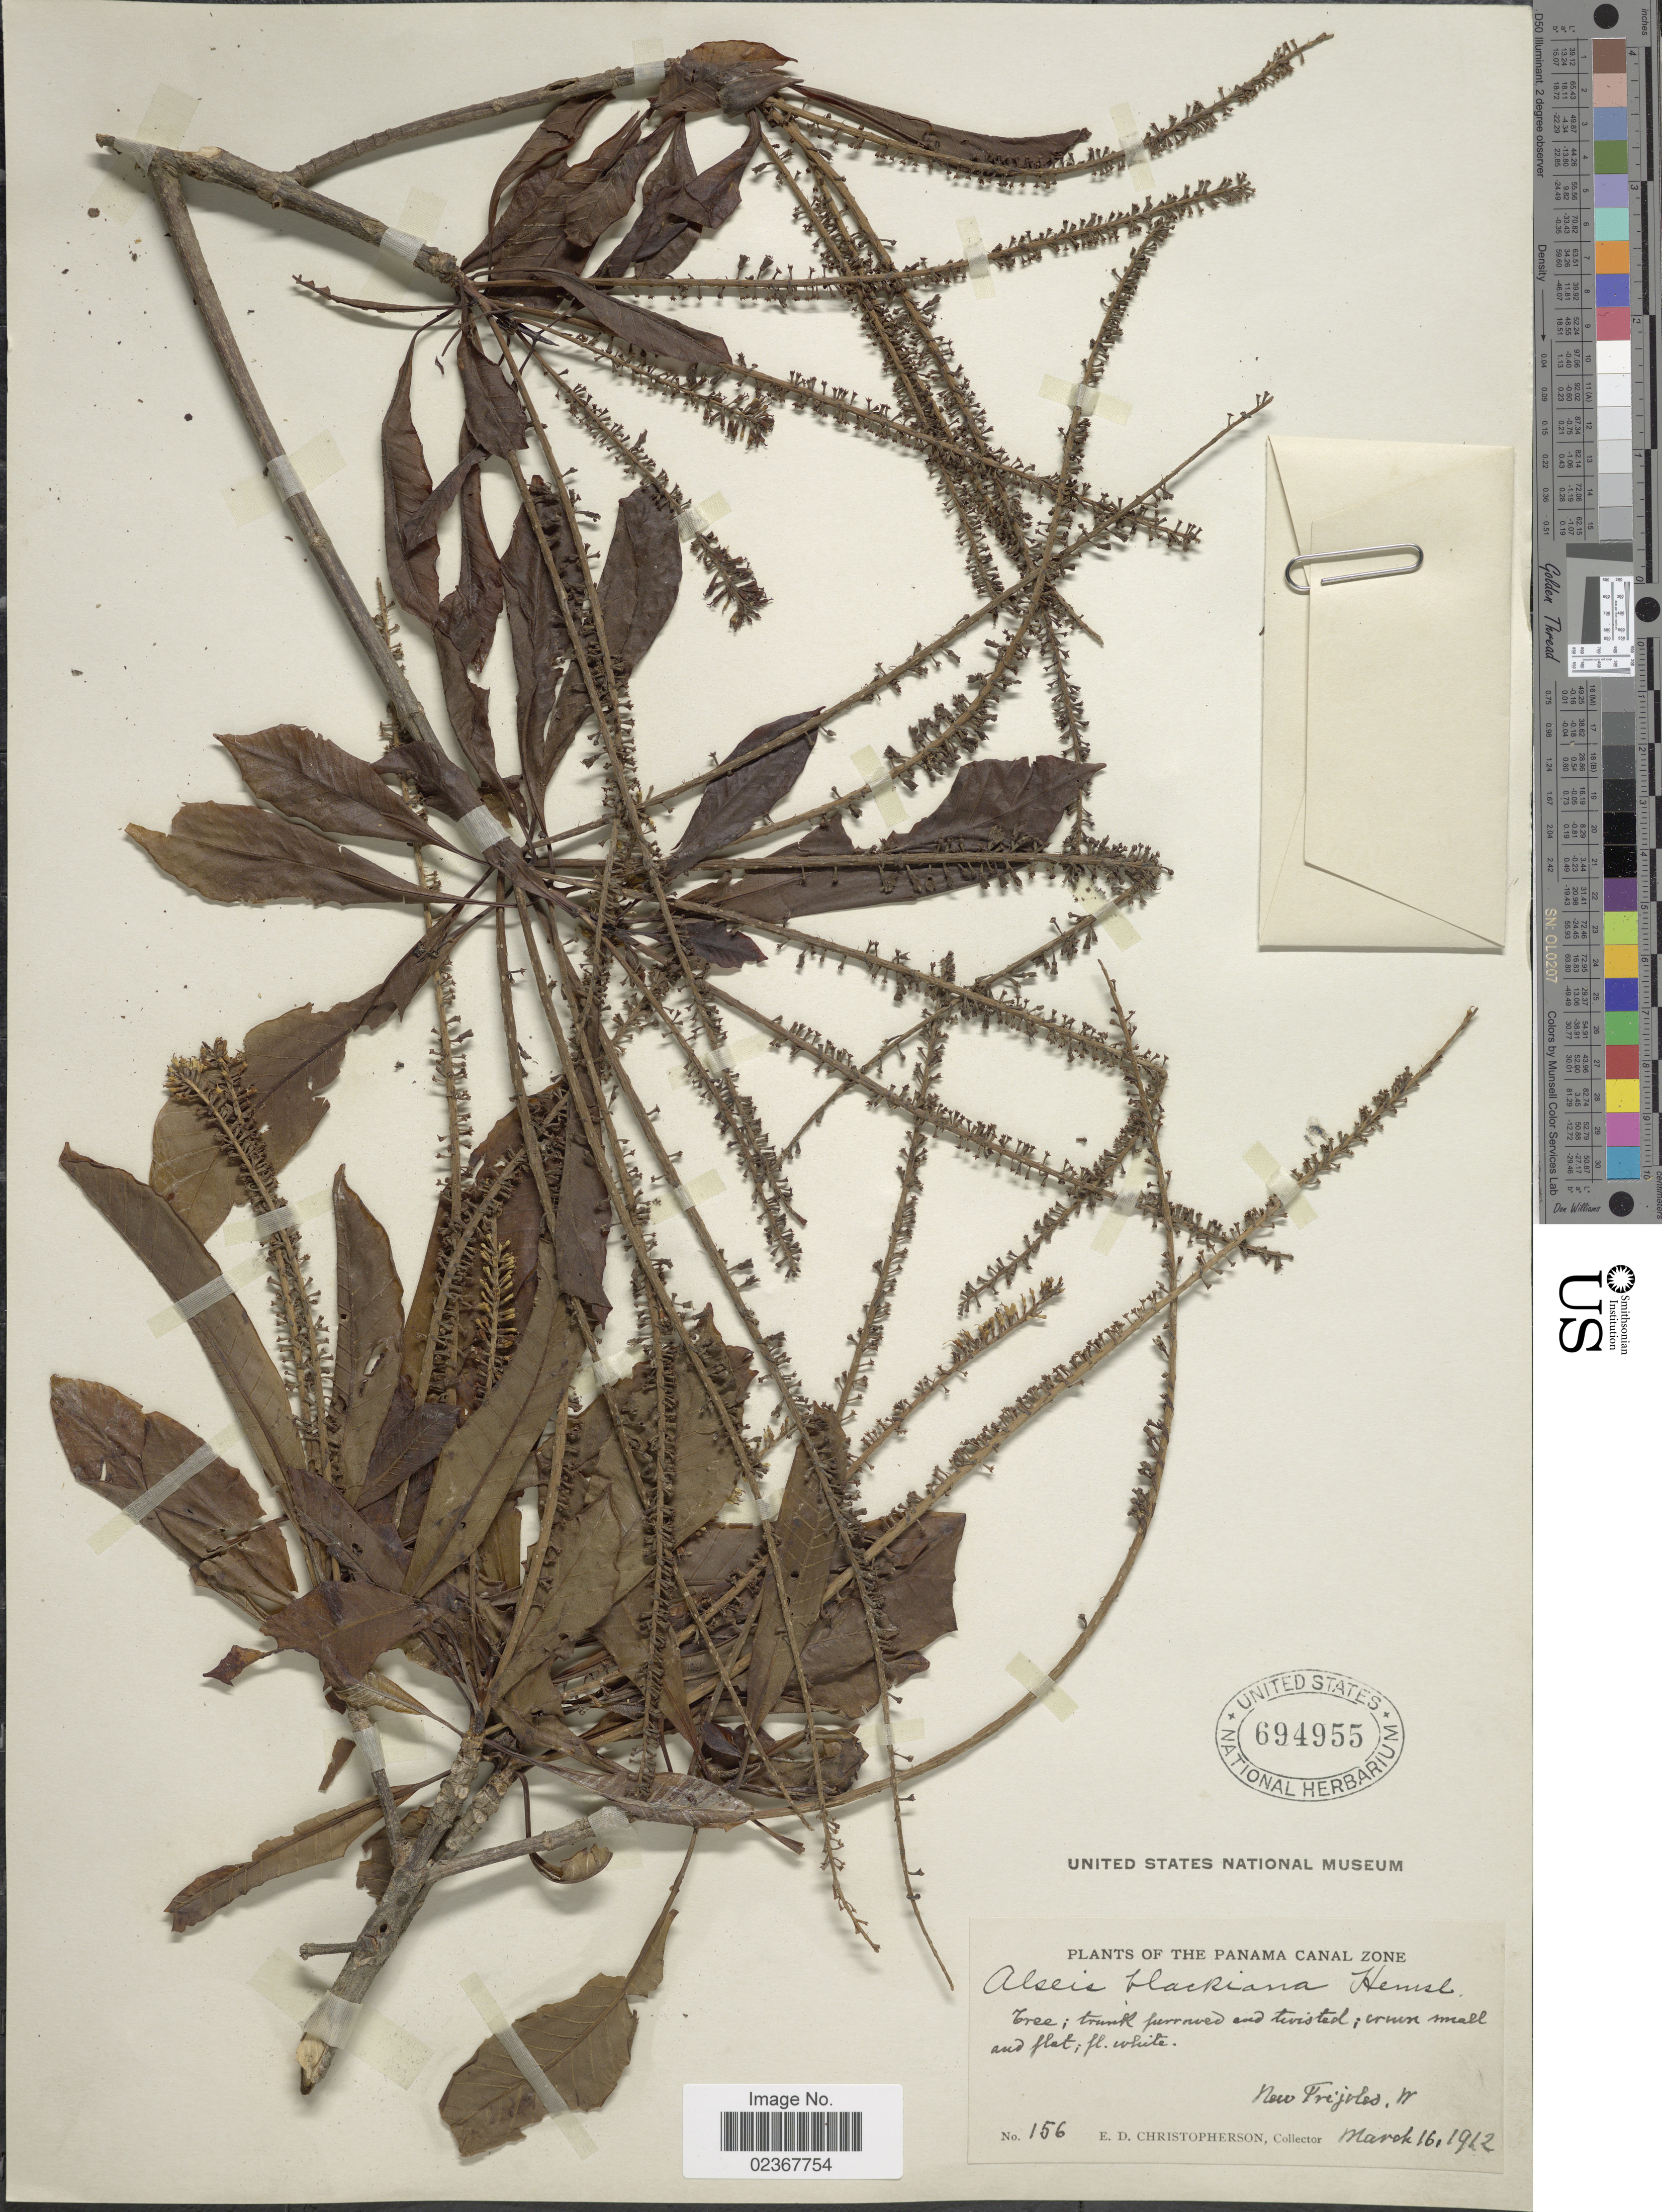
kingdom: Plantae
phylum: Tracheophyta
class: Magnoliopsida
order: Gentianales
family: Rubiaceae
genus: Alseis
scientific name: Alseis blackiana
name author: Hemsl.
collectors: E. Christopherson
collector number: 156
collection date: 1912-03-16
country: Panama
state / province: Colón / Panamá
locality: New Frijoles, W., Canal Zone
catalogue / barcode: US 694955